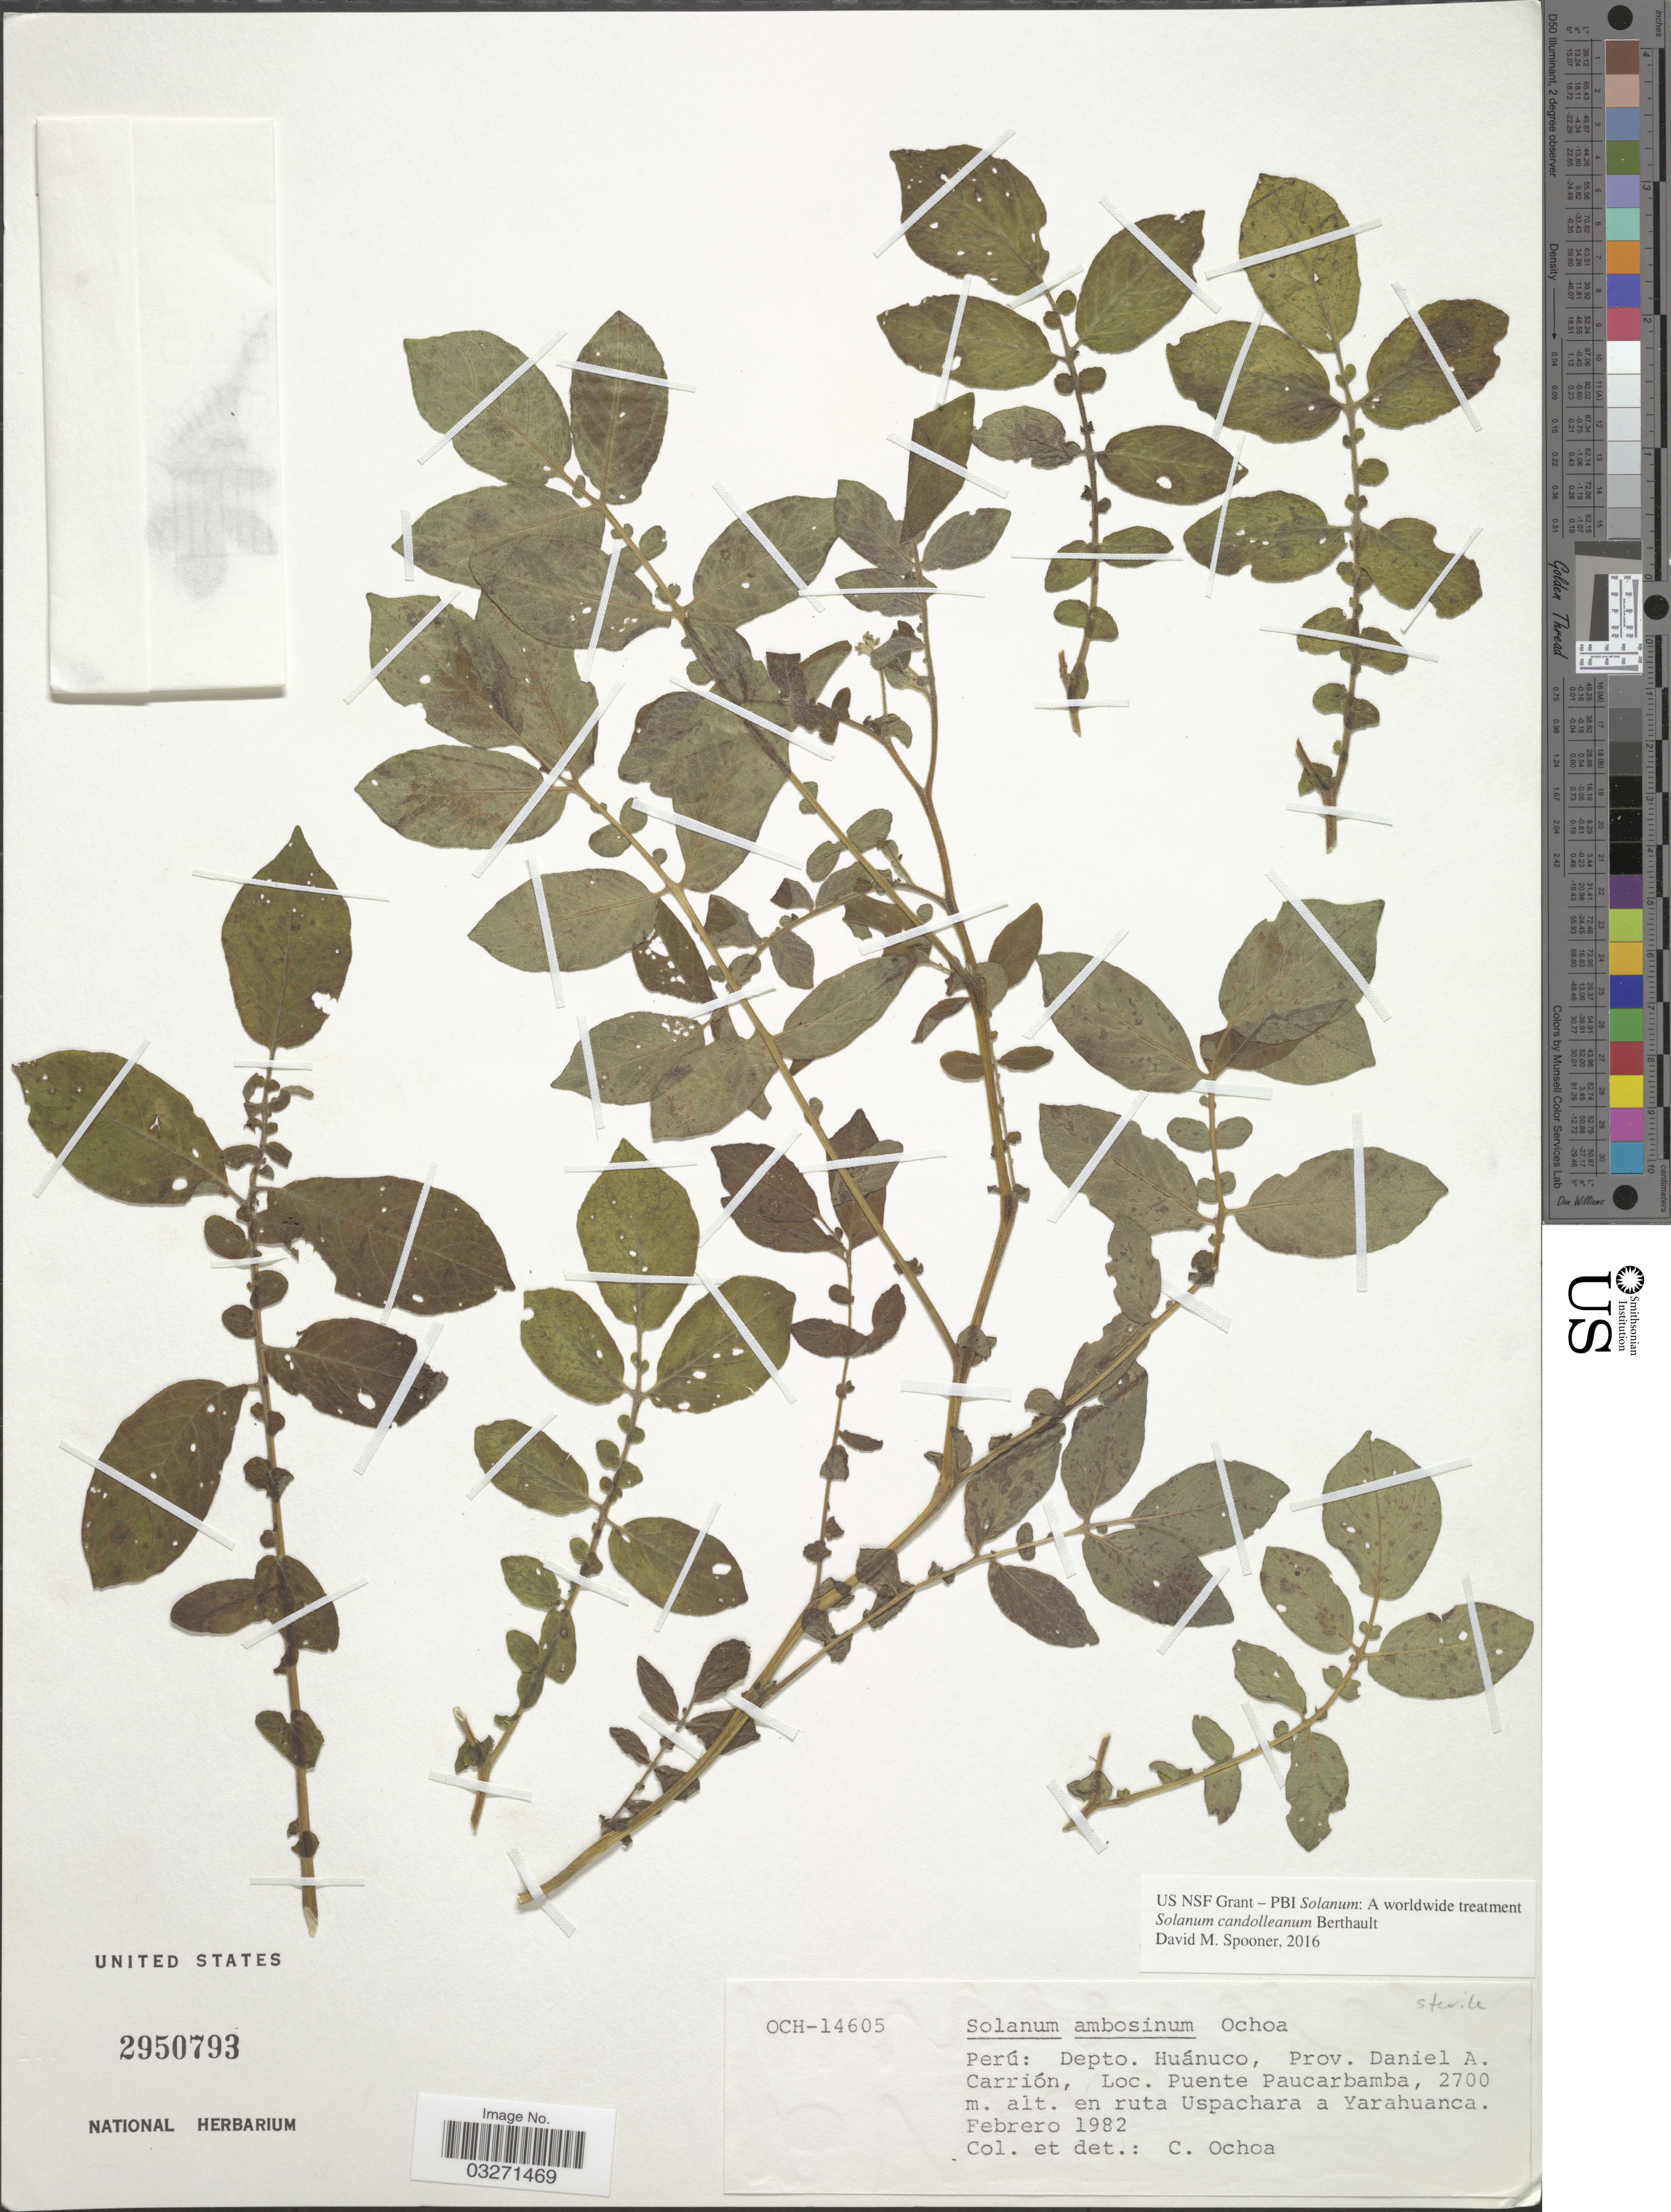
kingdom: Plantae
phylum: Tracheophyta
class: Magnoliopsida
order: Solanales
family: Solanaceae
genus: Solanum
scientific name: Solanum candolleanum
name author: Berthault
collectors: C. Ochoa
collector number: OCH-14605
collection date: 1982-02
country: Peru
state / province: Huánuco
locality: Dept. Huánuco, Prov. Daniel A. Carrión, Puente Paucarbamba en ruta Uspachara a Yarahuanca.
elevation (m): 2700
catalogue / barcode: US 2950793